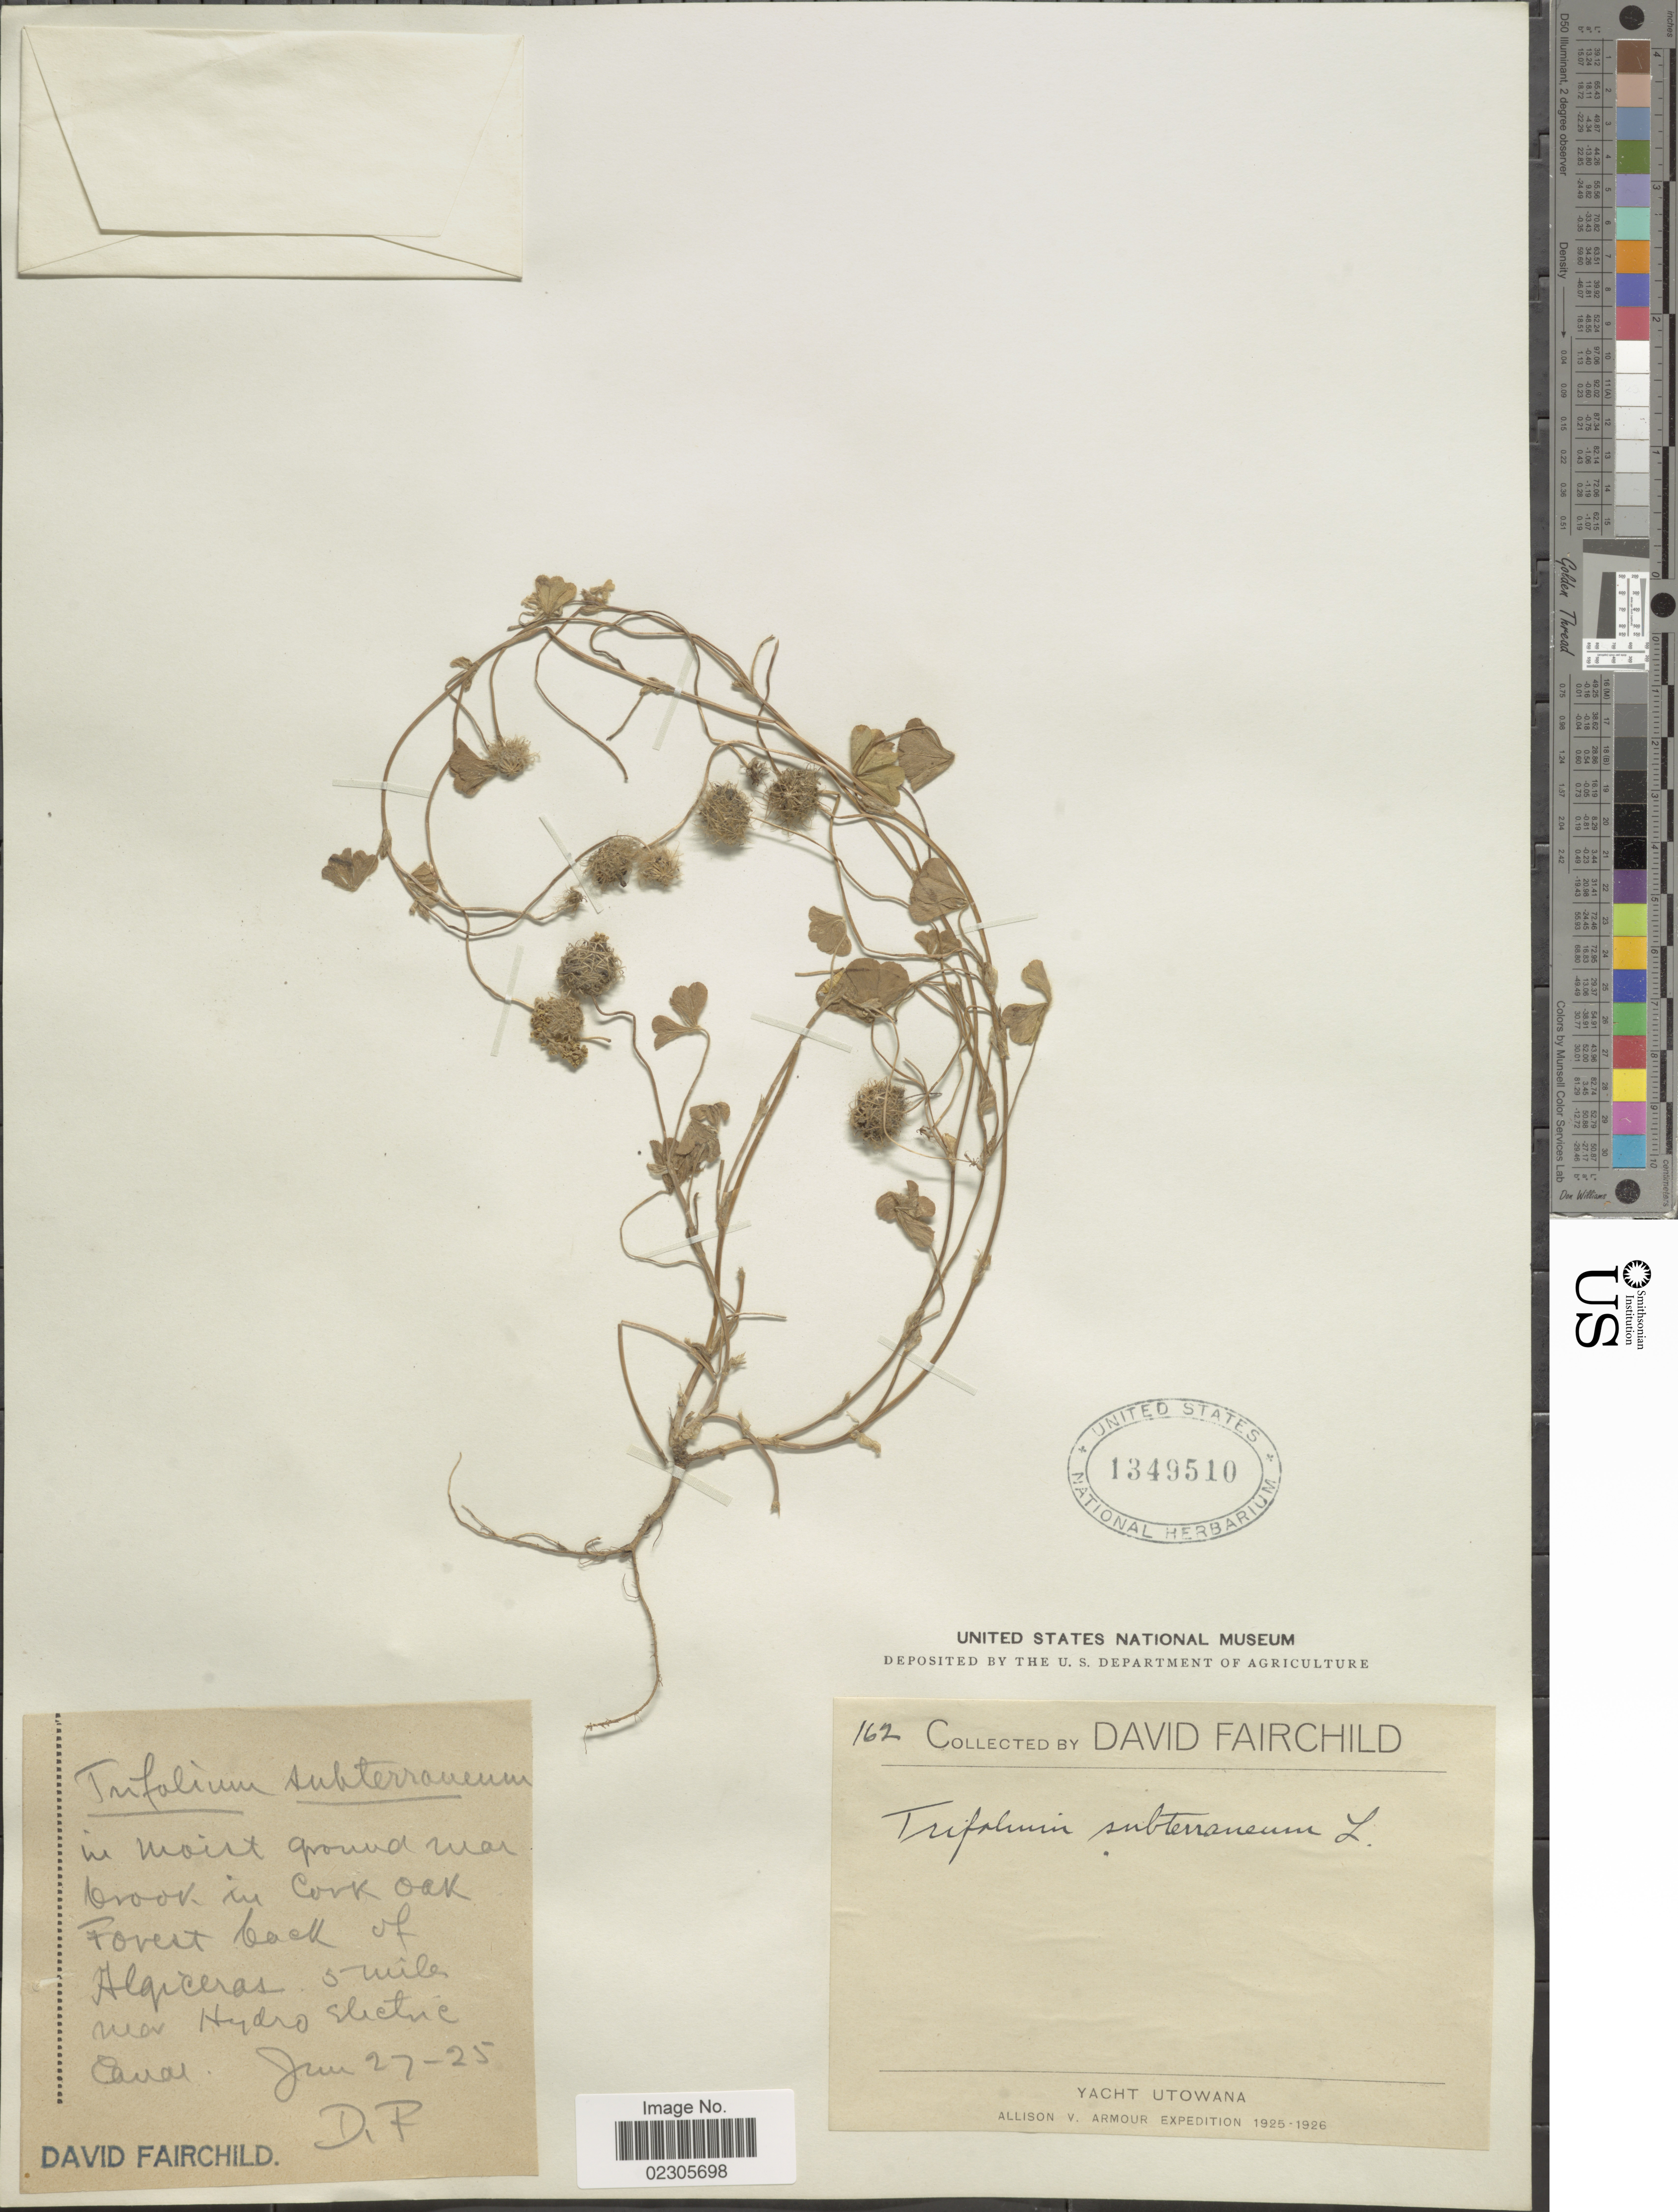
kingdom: Plantae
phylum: Tracheophyta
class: Magnoliopsida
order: Fabales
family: Fabaceae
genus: Trifolium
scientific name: Trifolium subterraneum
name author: L.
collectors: D. Fairchild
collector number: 162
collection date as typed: Transcribed d/m/y: 27/6/25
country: Spain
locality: In Cork Oak Forest back of Algericas 5 mile near Hydro Electric Canal,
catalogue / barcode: US 1349510